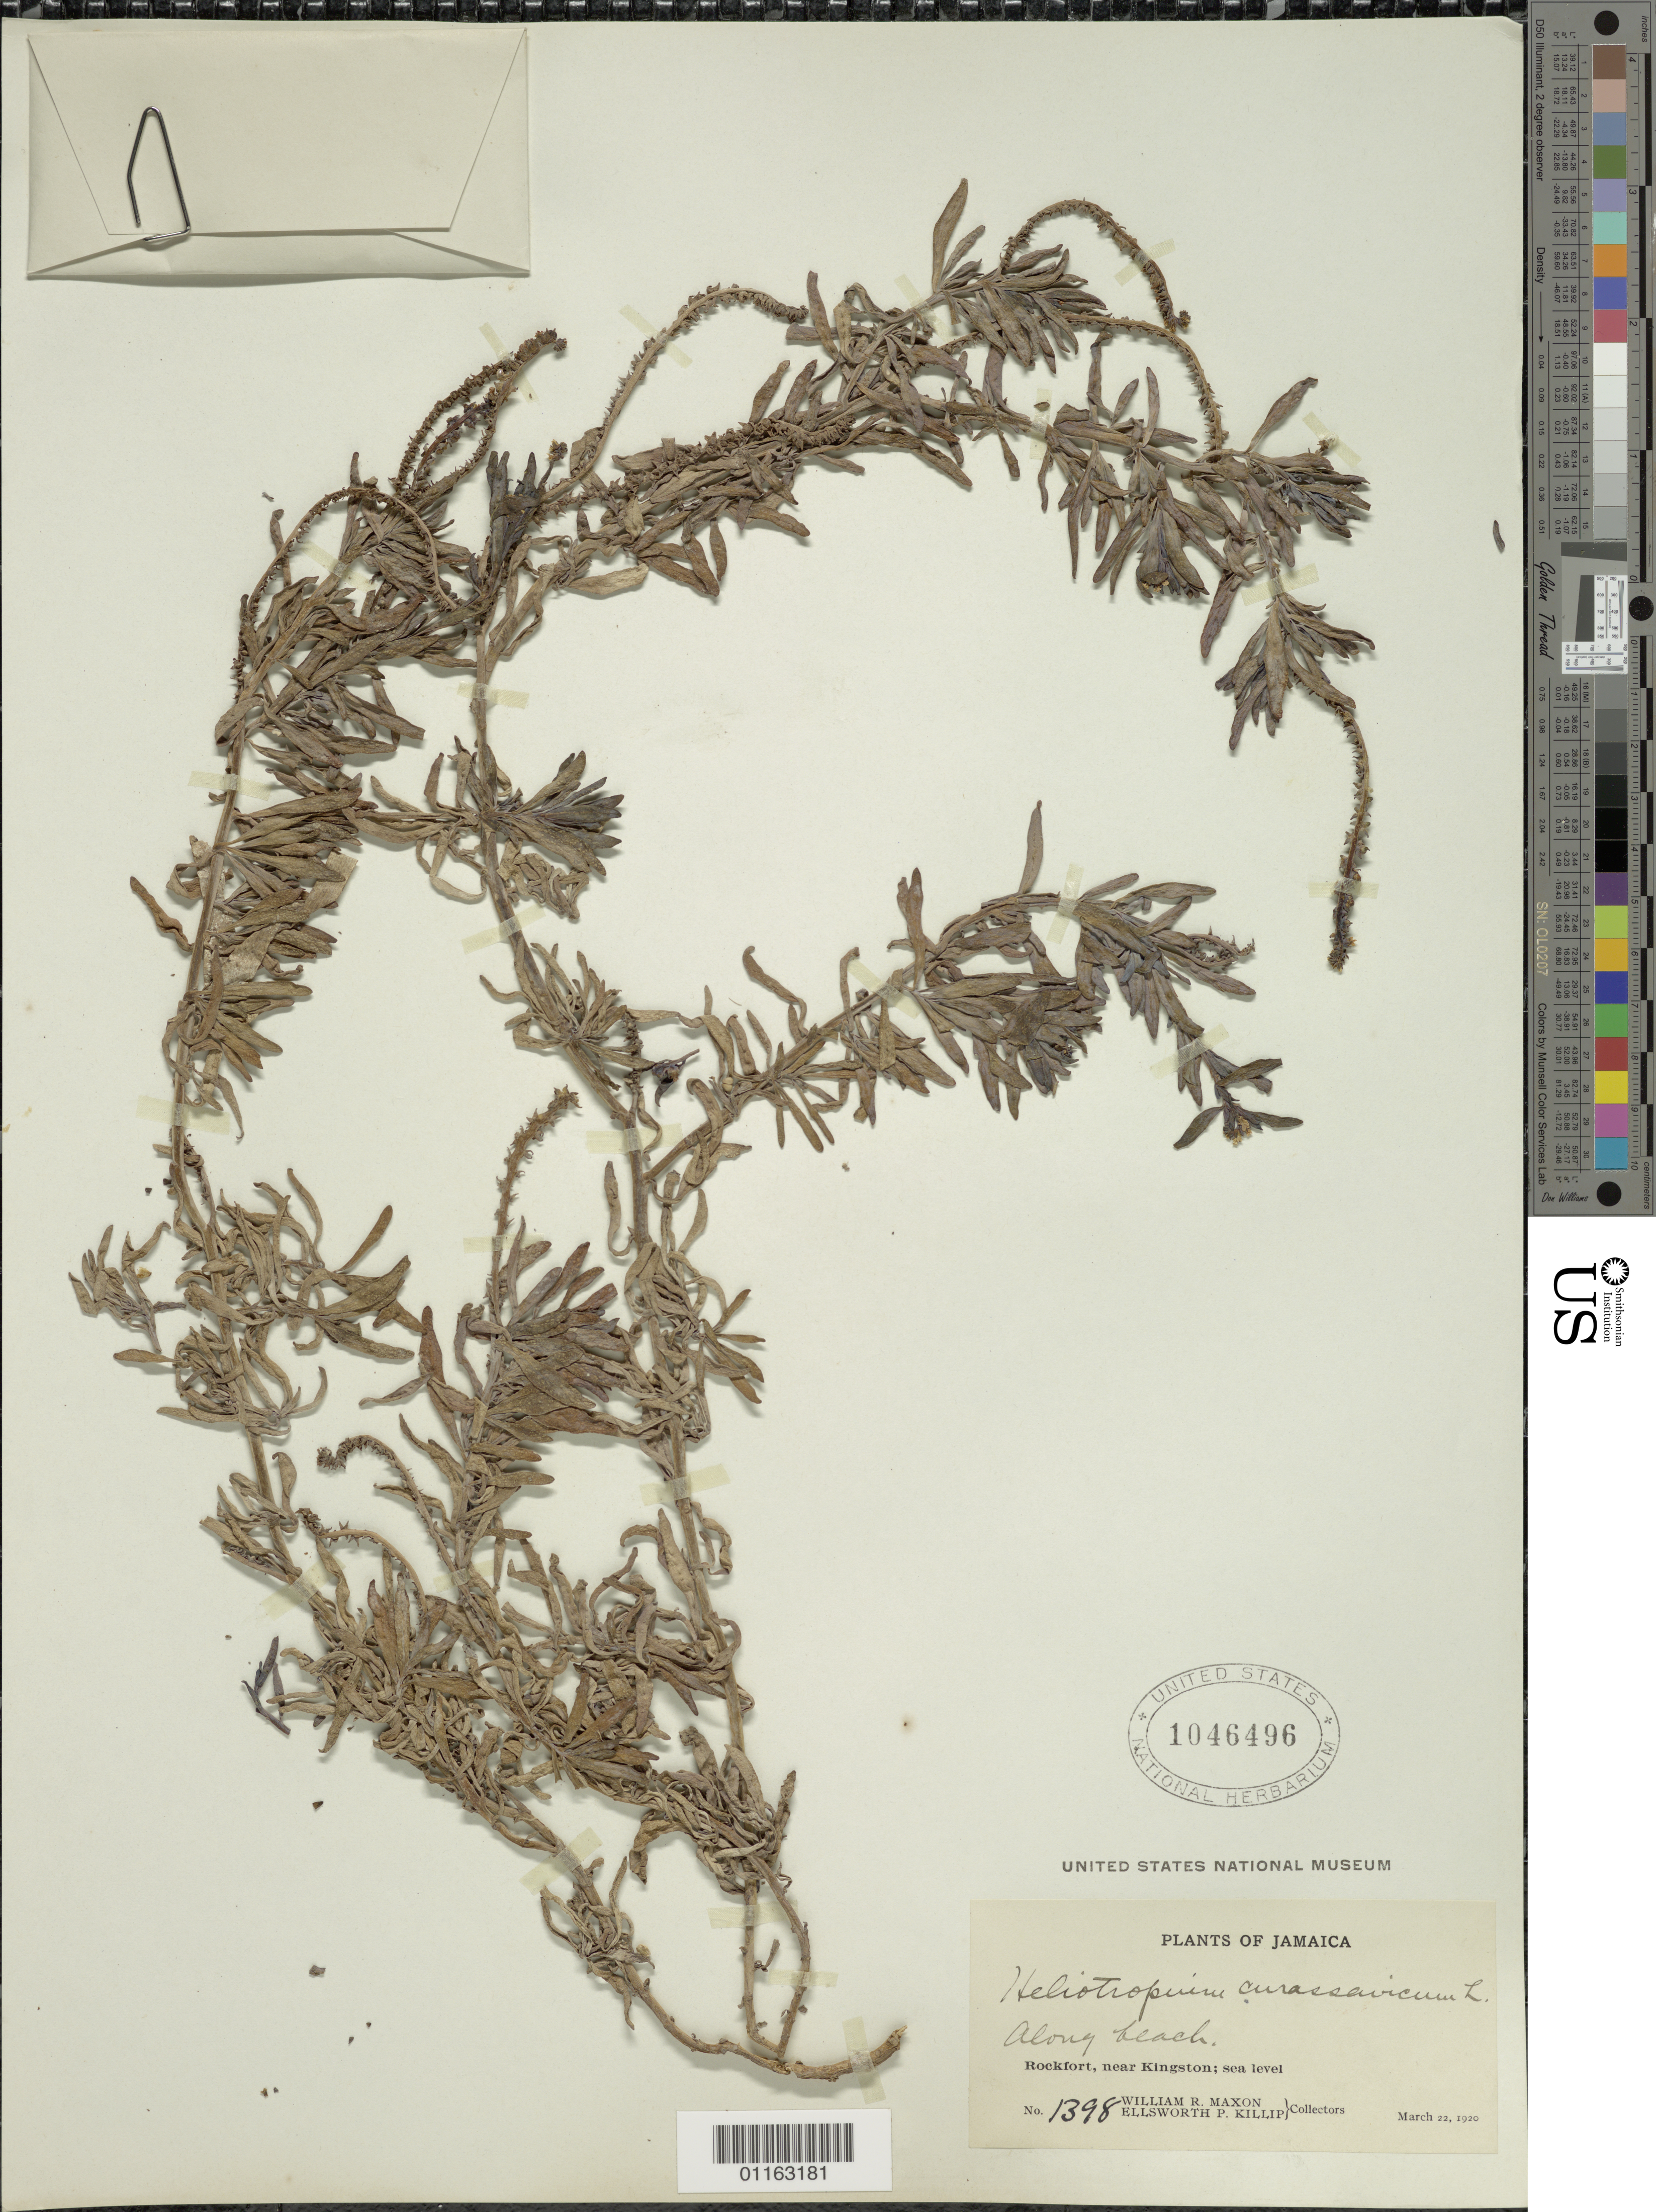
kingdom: Plantae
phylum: Tracheophyta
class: Magnoliopsida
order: Boraginales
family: Heliotropiaceae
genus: Heliotropium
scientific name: Heliotropium curassavicum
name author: L.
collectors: W. R. Maxon & E. P. Killip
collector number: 1398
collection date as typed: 22 Mar 1920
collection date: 1920-03-22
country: Jamaica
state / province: Kingston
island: Jamaica I.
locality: Rockfort; sea-level; along beach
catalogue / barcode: US 1046496